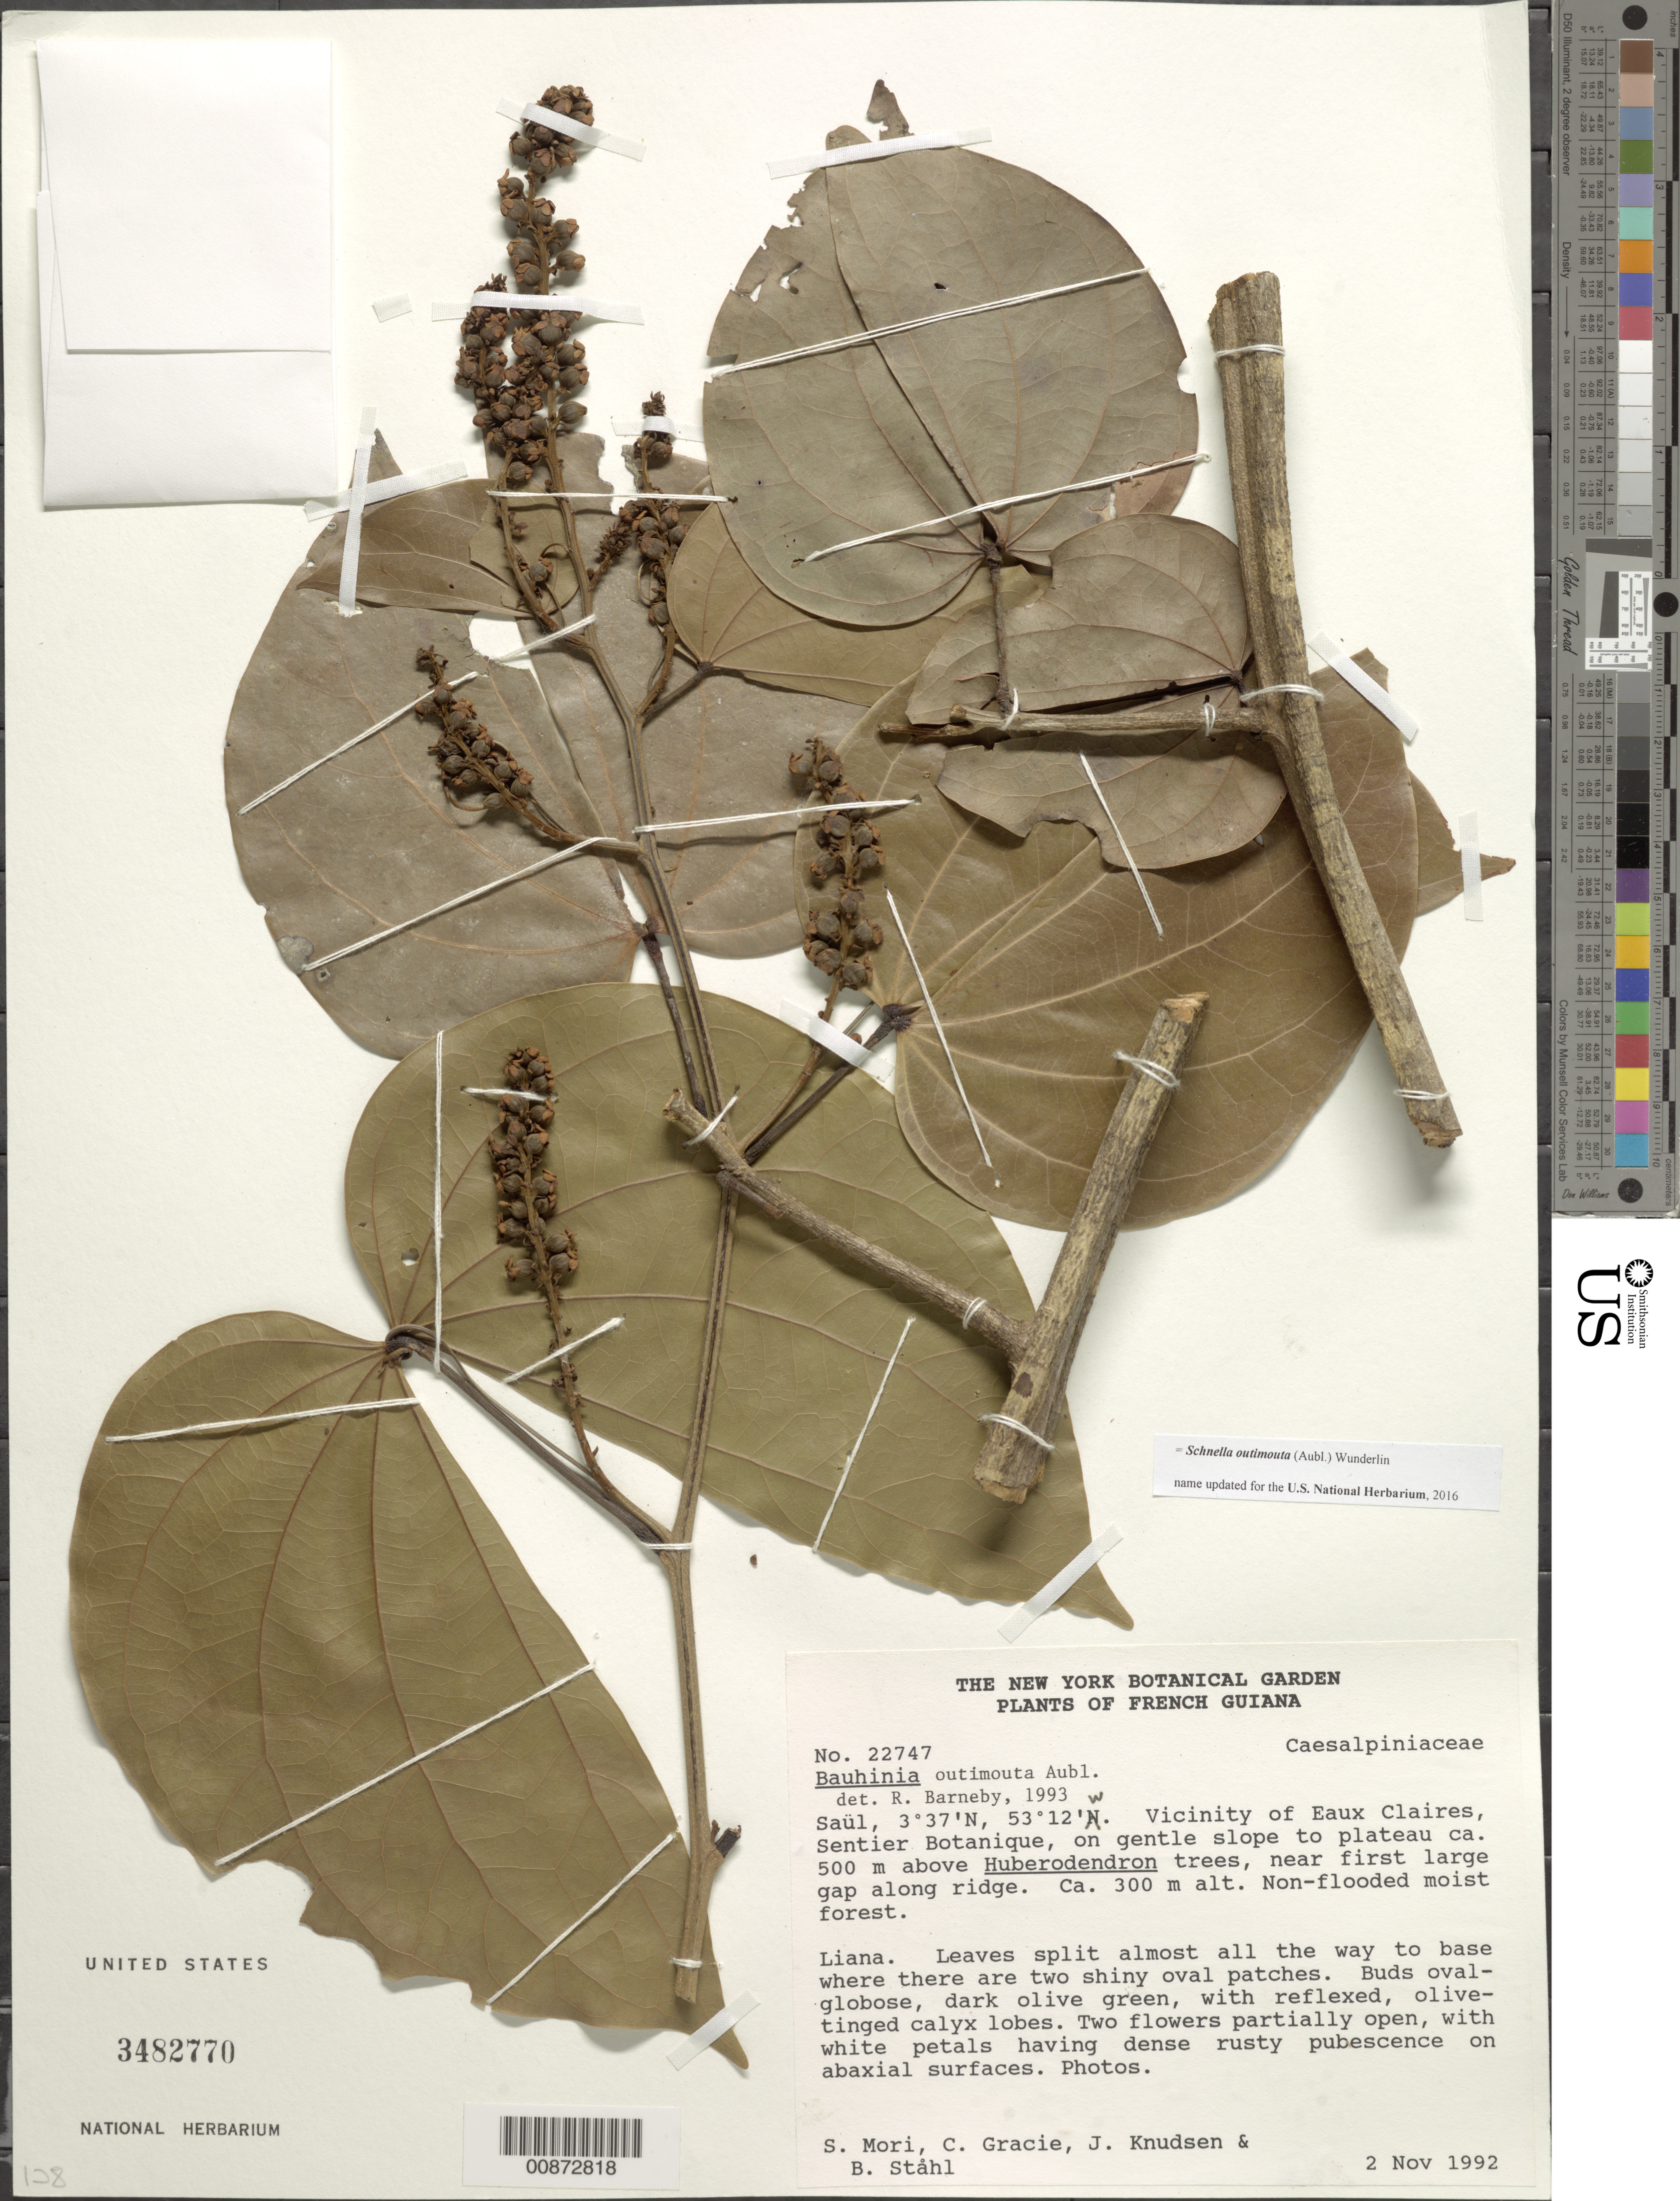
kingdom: Plantae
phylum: Tracheophyta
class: Magnoliopsida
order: Fabales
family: Fabaceae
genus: Schnella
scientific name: Schnella outimouta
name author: (Aubl.) Wunderlin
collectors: S. Mori, C. A. Gracie, J. Knudsen & B. Ståhl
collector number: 22747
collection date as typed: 2-Nov-92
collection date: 1992-11-02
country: French Guiana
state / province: Saint-Laurent-du-Maroni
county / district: Saül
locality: Saül, vicinity of Eaux Claires, Sentier Botanique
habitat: Gentle slope to plateau ca. 500 m above Huberodendron trees; non-flooded moist forest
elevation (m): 300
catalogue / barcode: US 3482770